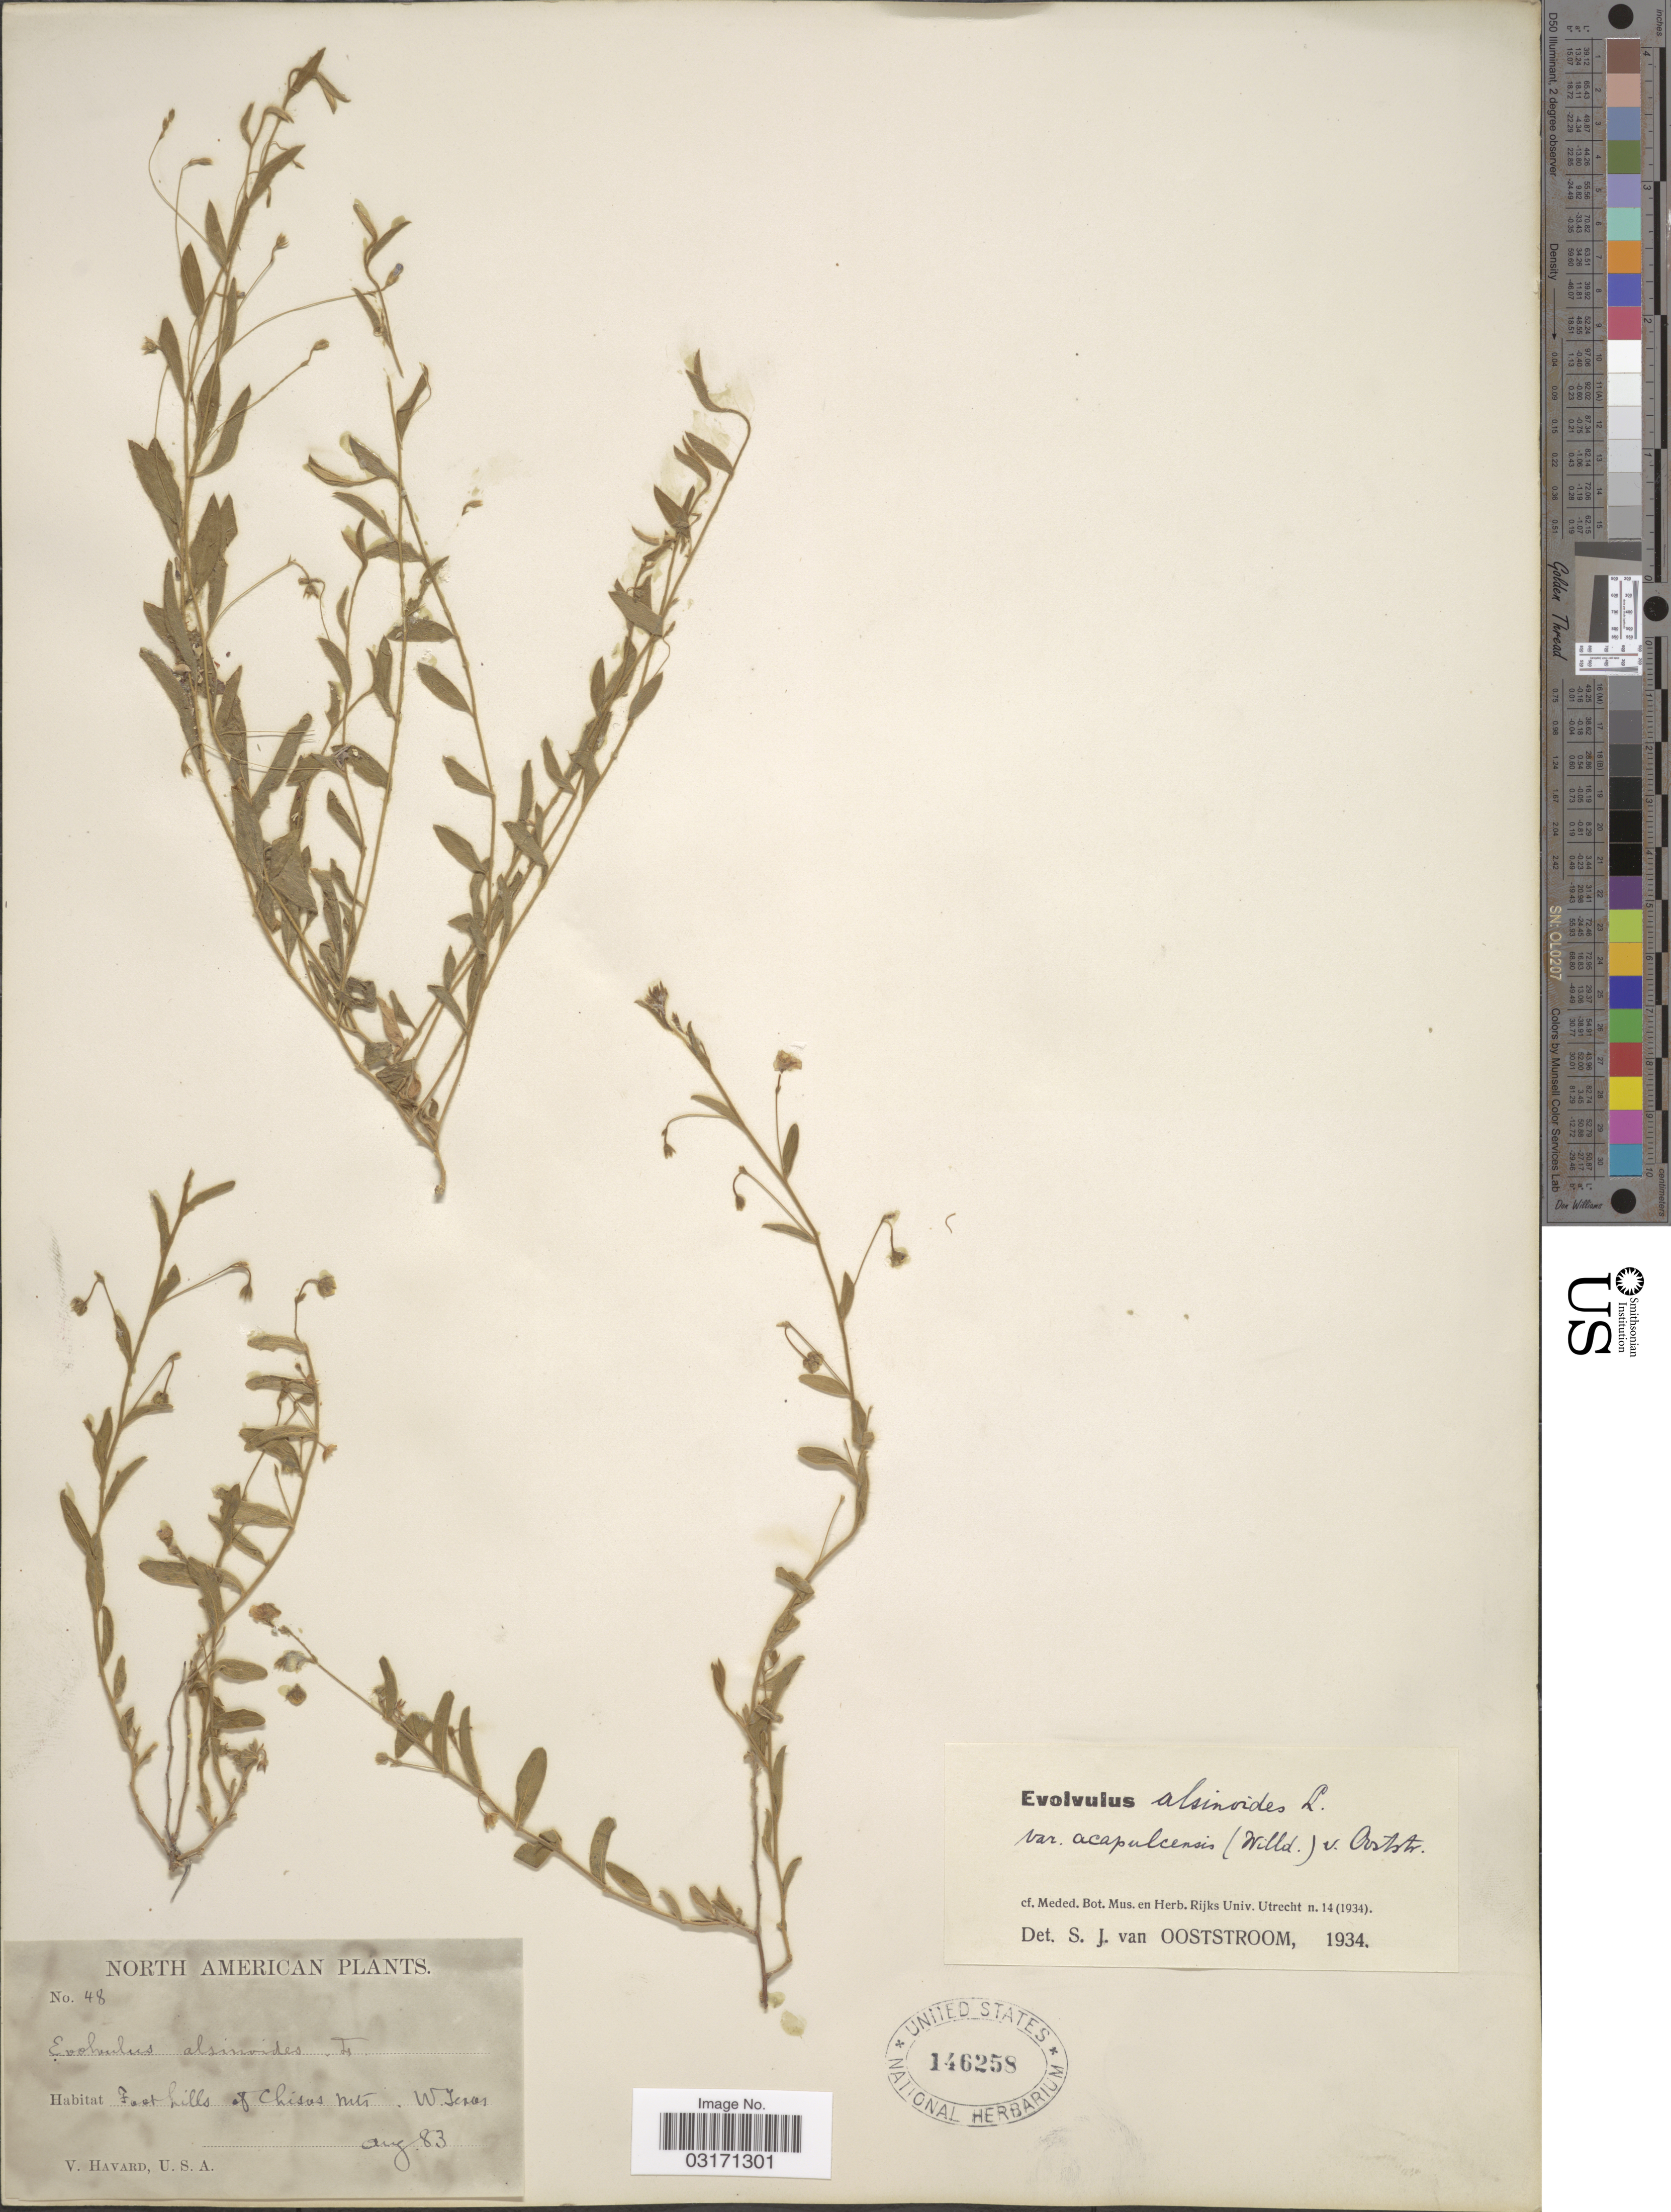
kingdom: Plantae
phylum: Tracheophyta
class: Magnoliopsida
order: Solanales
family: Convolvulaceae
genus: Evolvulus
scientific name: Evolvulus alsinoides var. acapulcensis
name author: (Willd. ex Schult.) Ooststr.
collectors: V. Havard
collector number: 48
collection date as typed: Transcribed d/m/y: /8/83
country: United States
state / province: Texas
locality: Foothills of Chisos Mts. W. Texas.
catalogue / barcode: US 146258